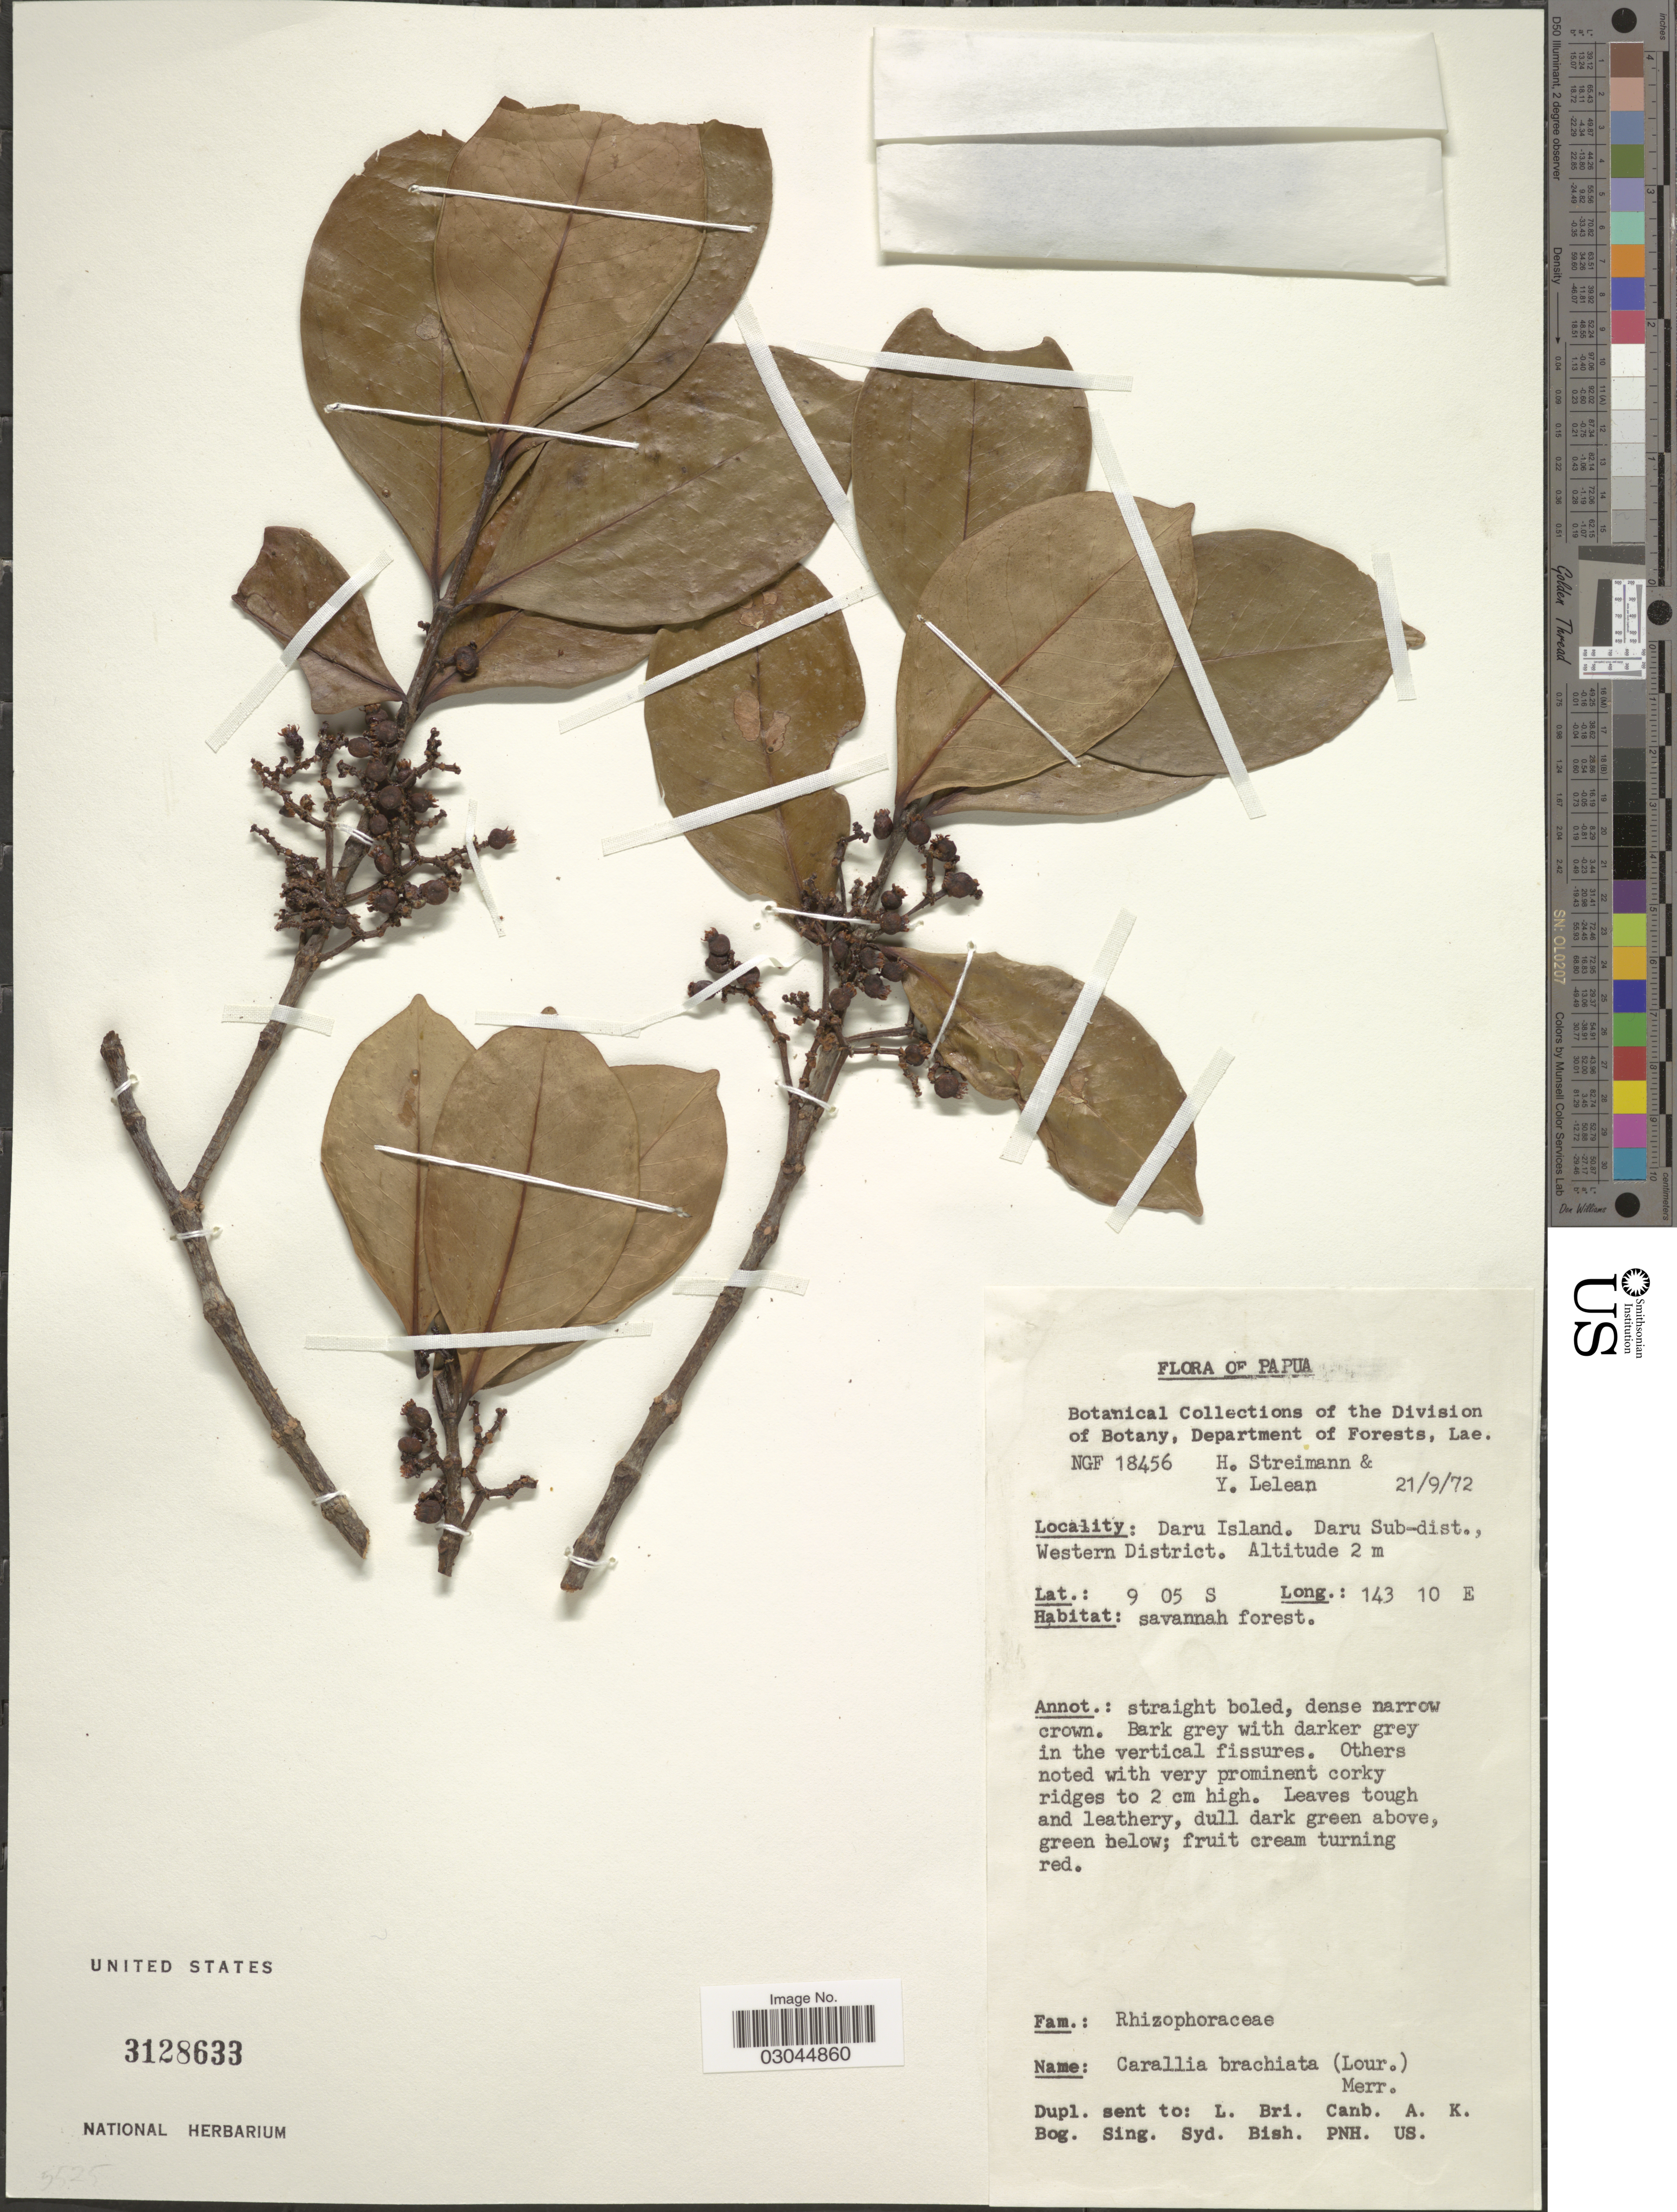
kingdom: Plantae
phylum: Tracheophyta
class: Magnoliopsida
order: Malpighiales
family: Rhizophoraceae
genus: Carallia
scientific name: Carallia brachiata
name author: (Lour.) Merr.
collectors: H. Streimann & Y. Lelean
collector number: NGF 18456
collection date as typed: Transcribed d/m/y: 21/9/72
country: Papua New Guinea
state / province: Manus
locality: Papua. Daru Island. Daru Sub-dist., Western District.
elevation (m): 2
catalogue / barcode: US 3128633